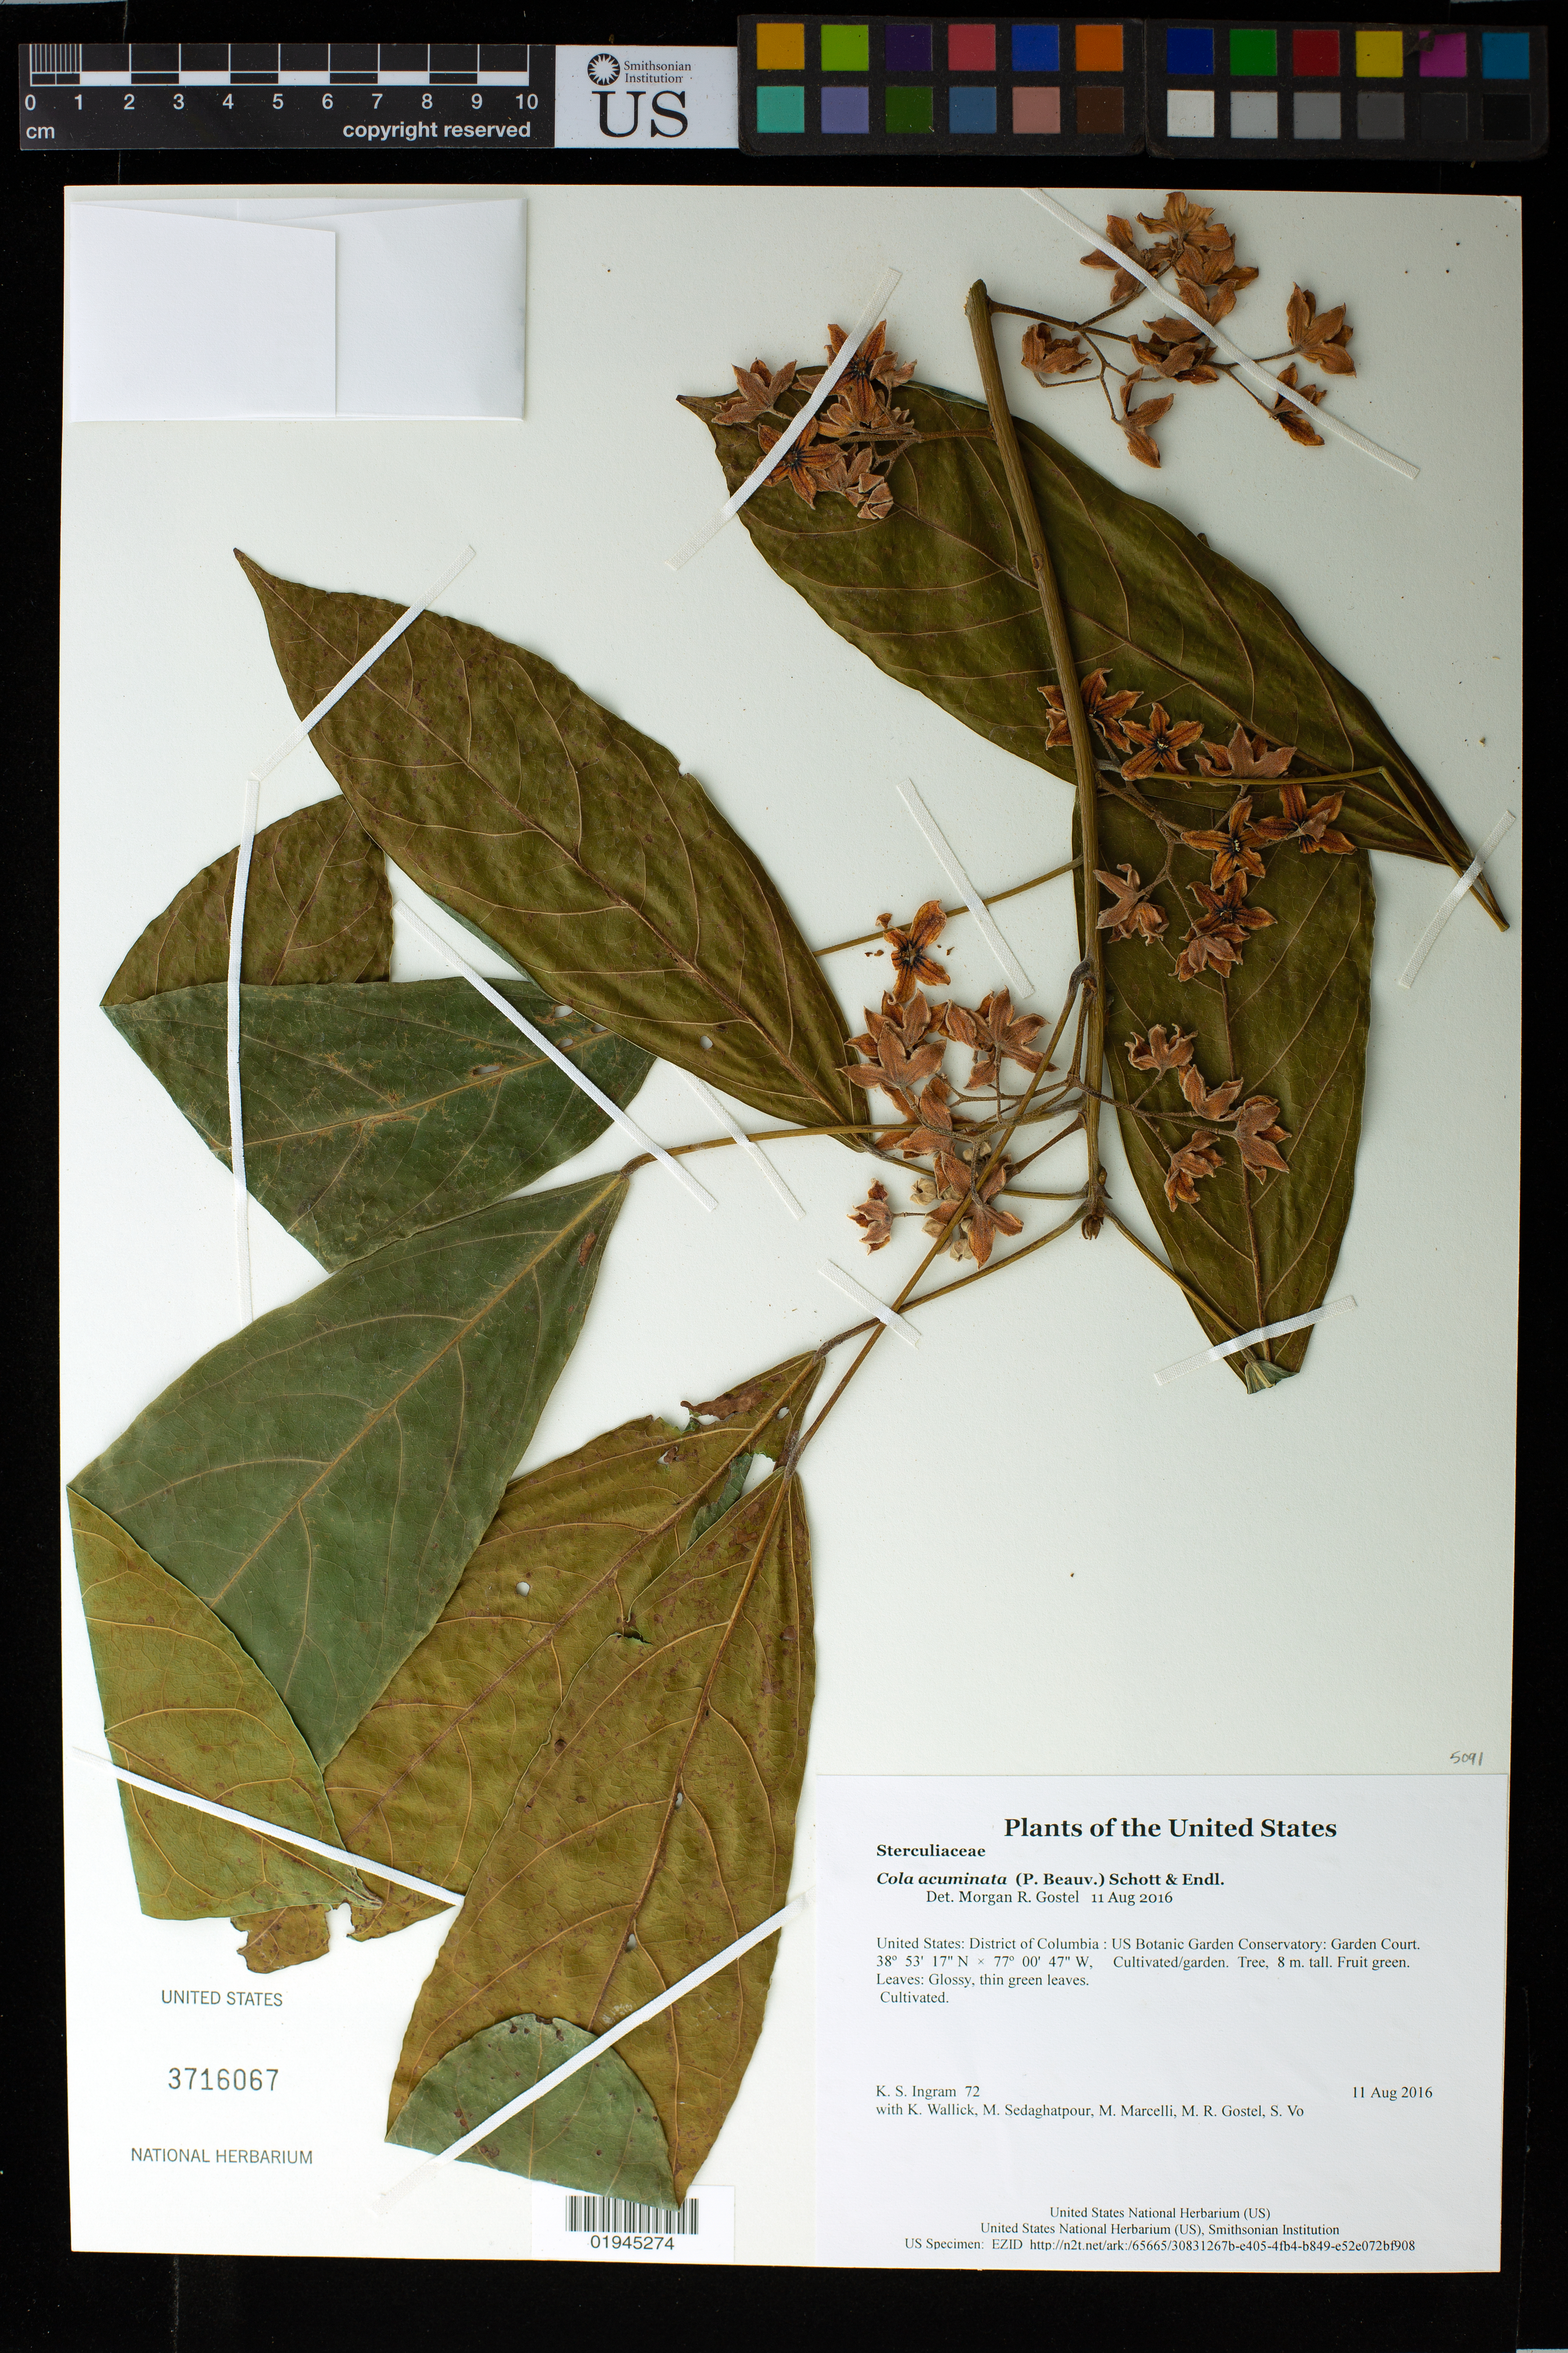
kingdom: Plantae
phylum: Tracheophyta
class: Magnoliopsida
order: Malvales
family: Malvaceae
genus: Cola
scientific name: Cola acuminata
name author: (P. Beauv.) Schott & Endl.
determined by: Gostel, Morgan R., (BRIT), Botanical Research Institute of Texas (UNITED STATES)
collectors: K. S. Ingram, K. Wallick, M. Sedaghatpour, M. Marcelli, M. R. Gostel & S. Vo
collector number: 72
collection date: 2016-08-11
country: United States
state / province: District of Columbia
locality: US Botanic Garden Conservatory: Garden Court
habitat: garden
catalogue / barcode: US 3716067